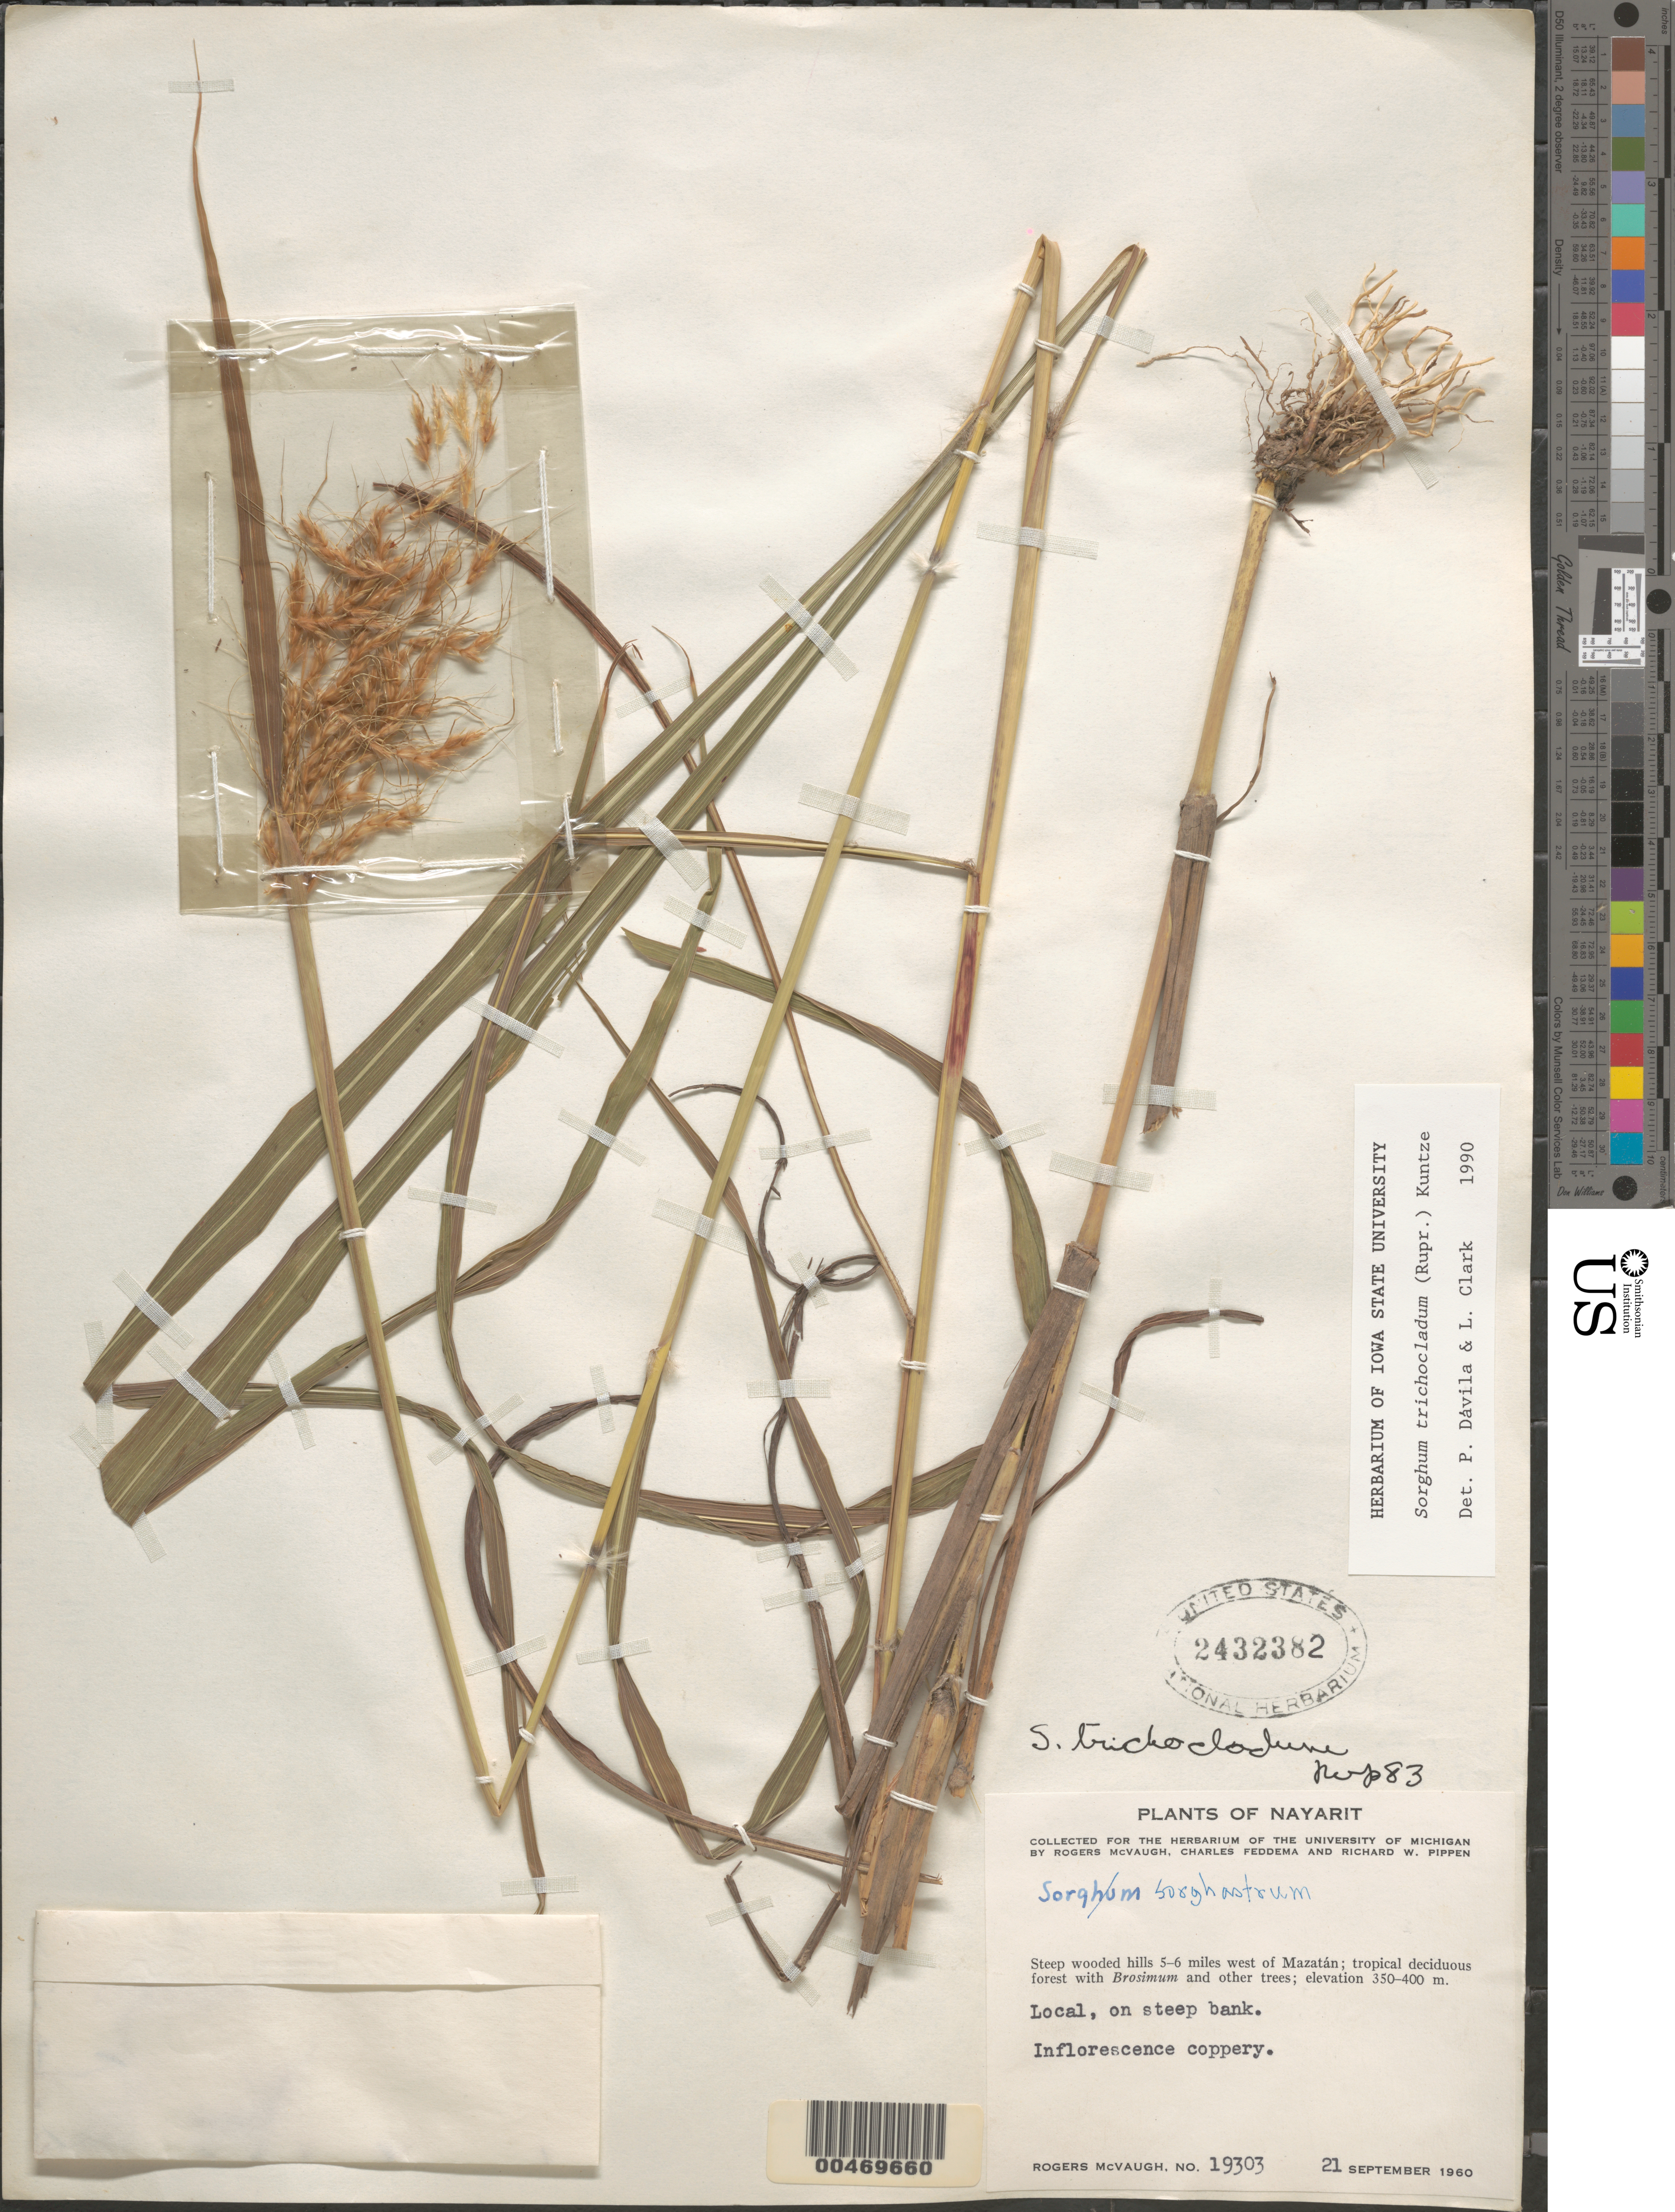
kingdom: Plantae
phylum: Tracheophyta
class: Liliopsida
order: Poales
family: Poaceae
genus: Sorghum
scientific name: Sorghum trichocladum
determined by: Dávila, P. D.; Clark, L. G.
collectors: R. McVaugh, C. Feddema & R. W. Pippen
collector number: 19303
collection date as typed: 21 Sep 1960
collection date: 1960-09-21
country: Mexico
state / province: Nayarit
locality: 5-6 mi W of Mazatán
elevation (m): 350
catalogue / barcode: US 2432382